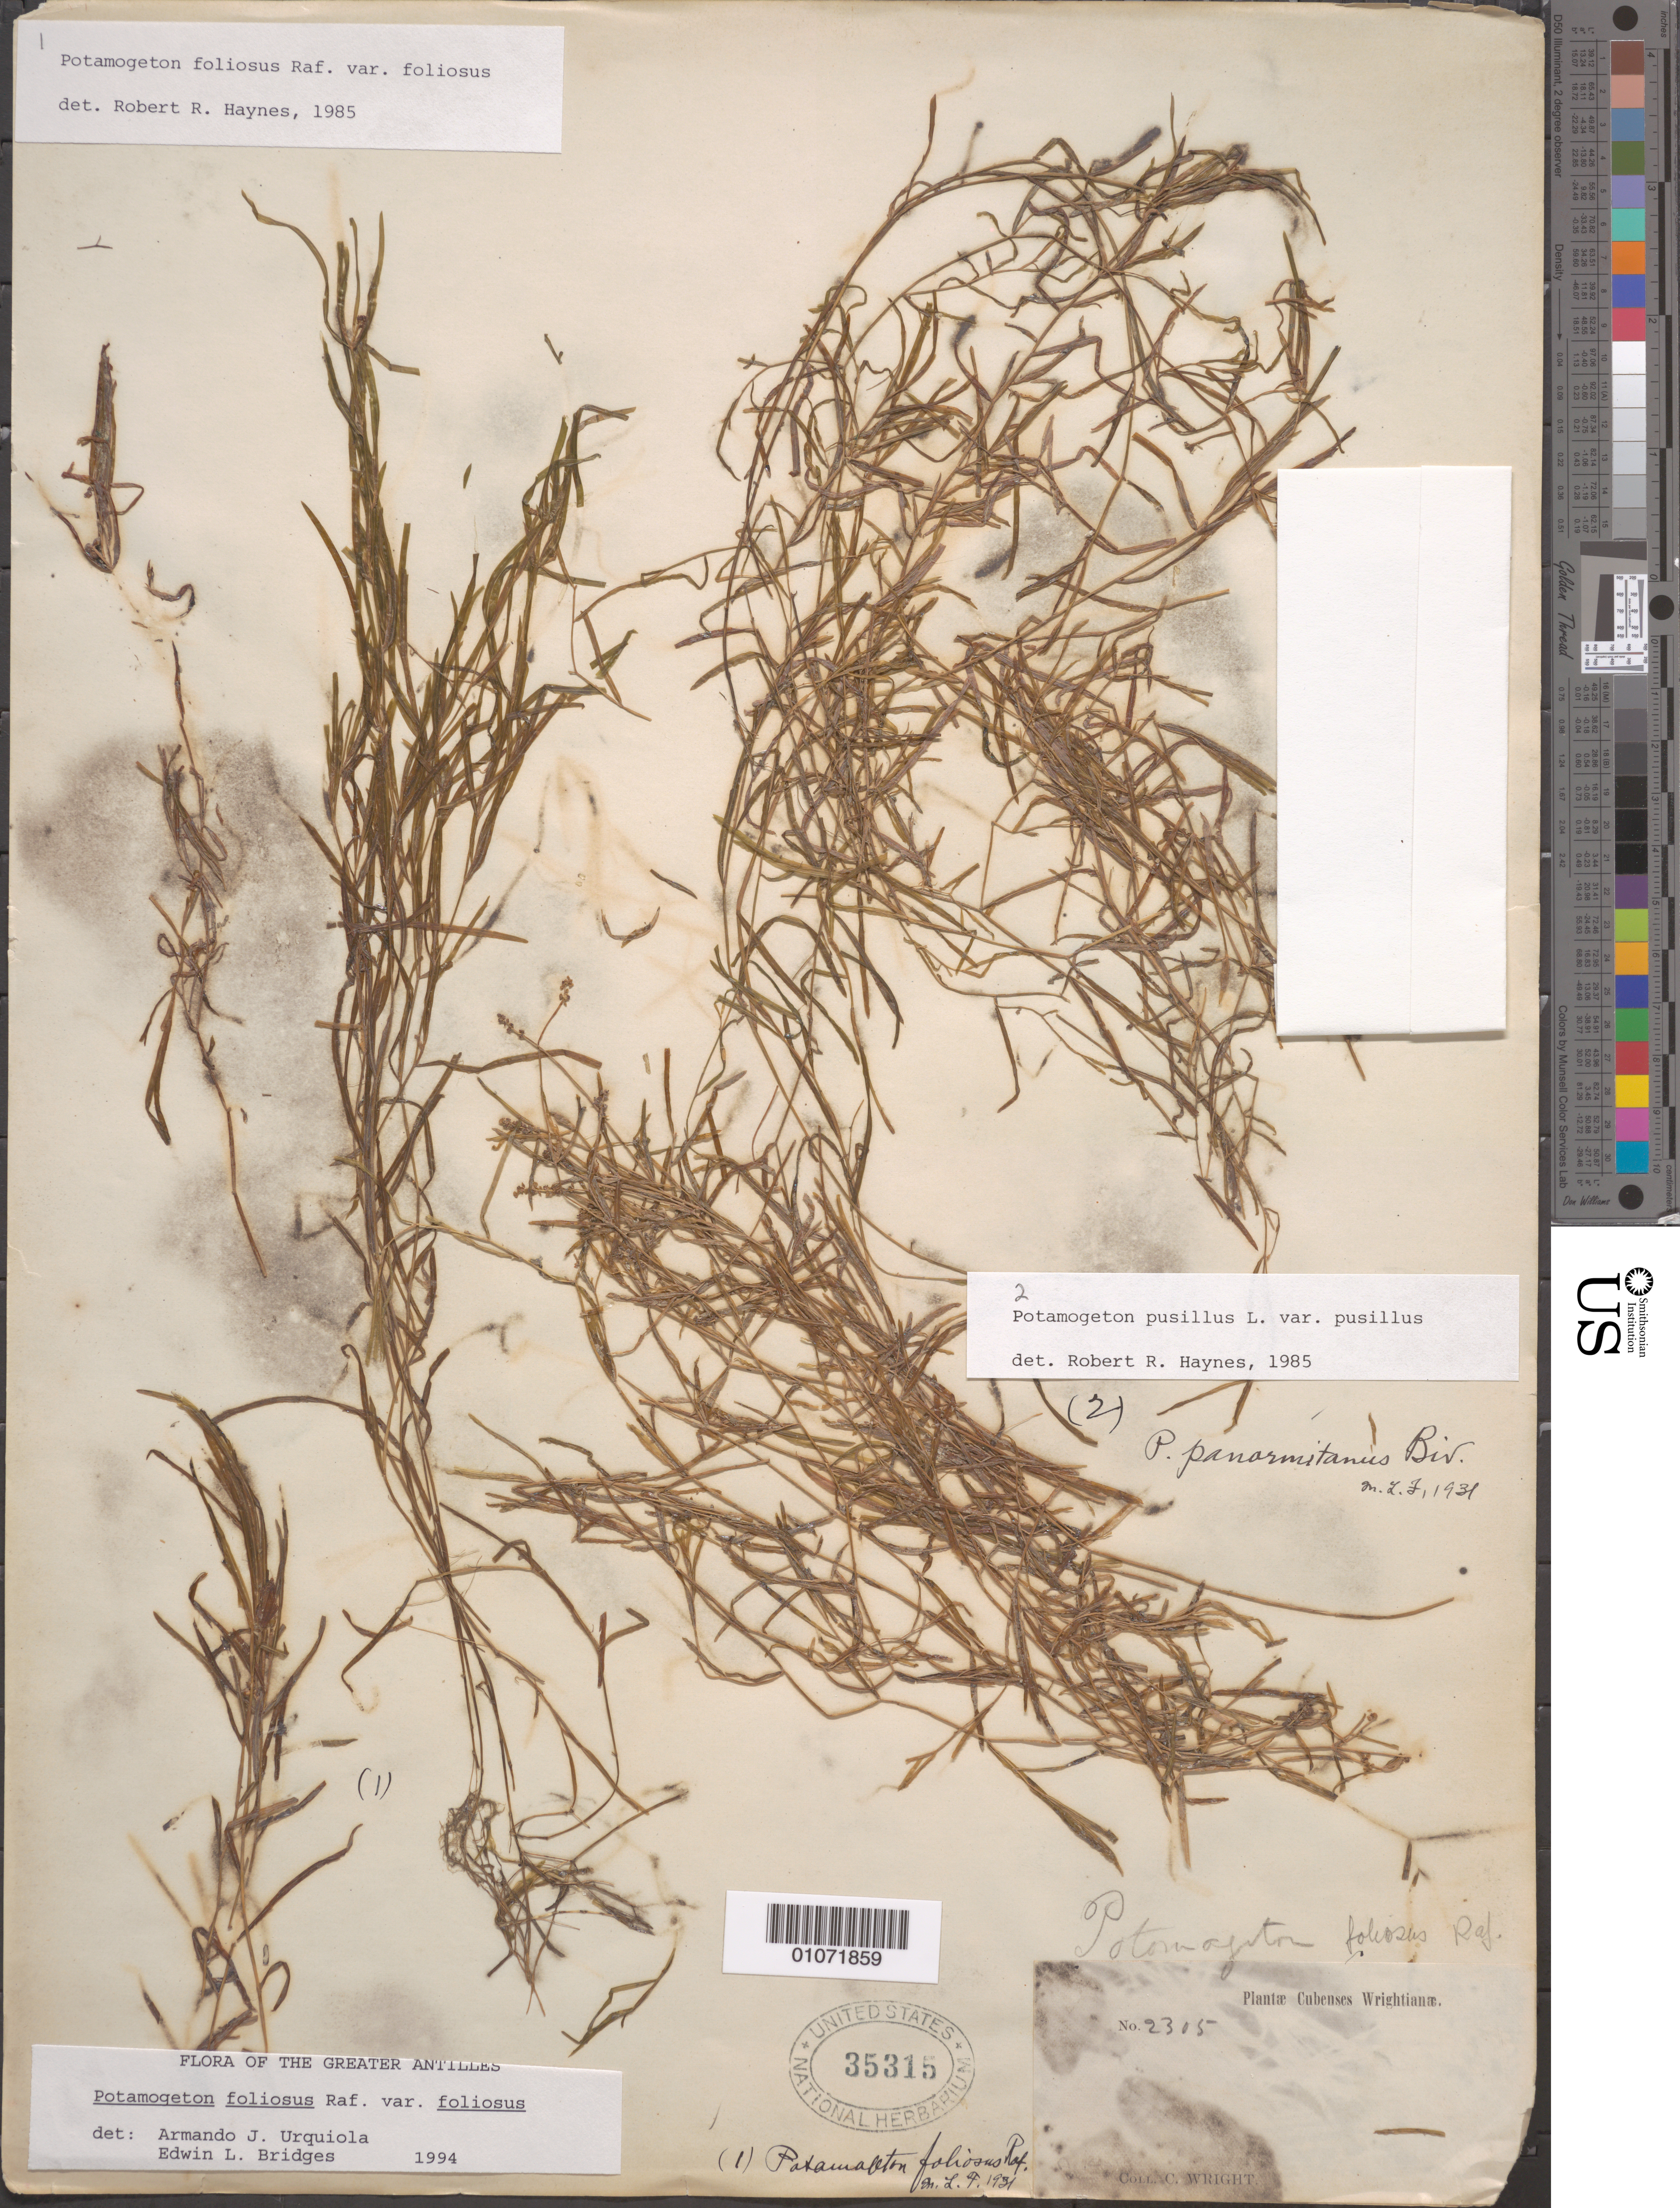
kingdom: Plantae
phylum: Tracheophyta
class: Liliopsida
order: Alismatales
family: Potamogetonaceae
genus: Potamogeton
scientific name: Potamogeton foliosus var. foliosus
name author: Raf.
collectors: C. Wright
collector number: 2305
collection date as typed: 01 Jul 1934 or 07 Feb 1934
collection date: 1934-02-07 or 1934-07-01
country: Cuba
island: Cuba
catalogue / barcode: US 35315